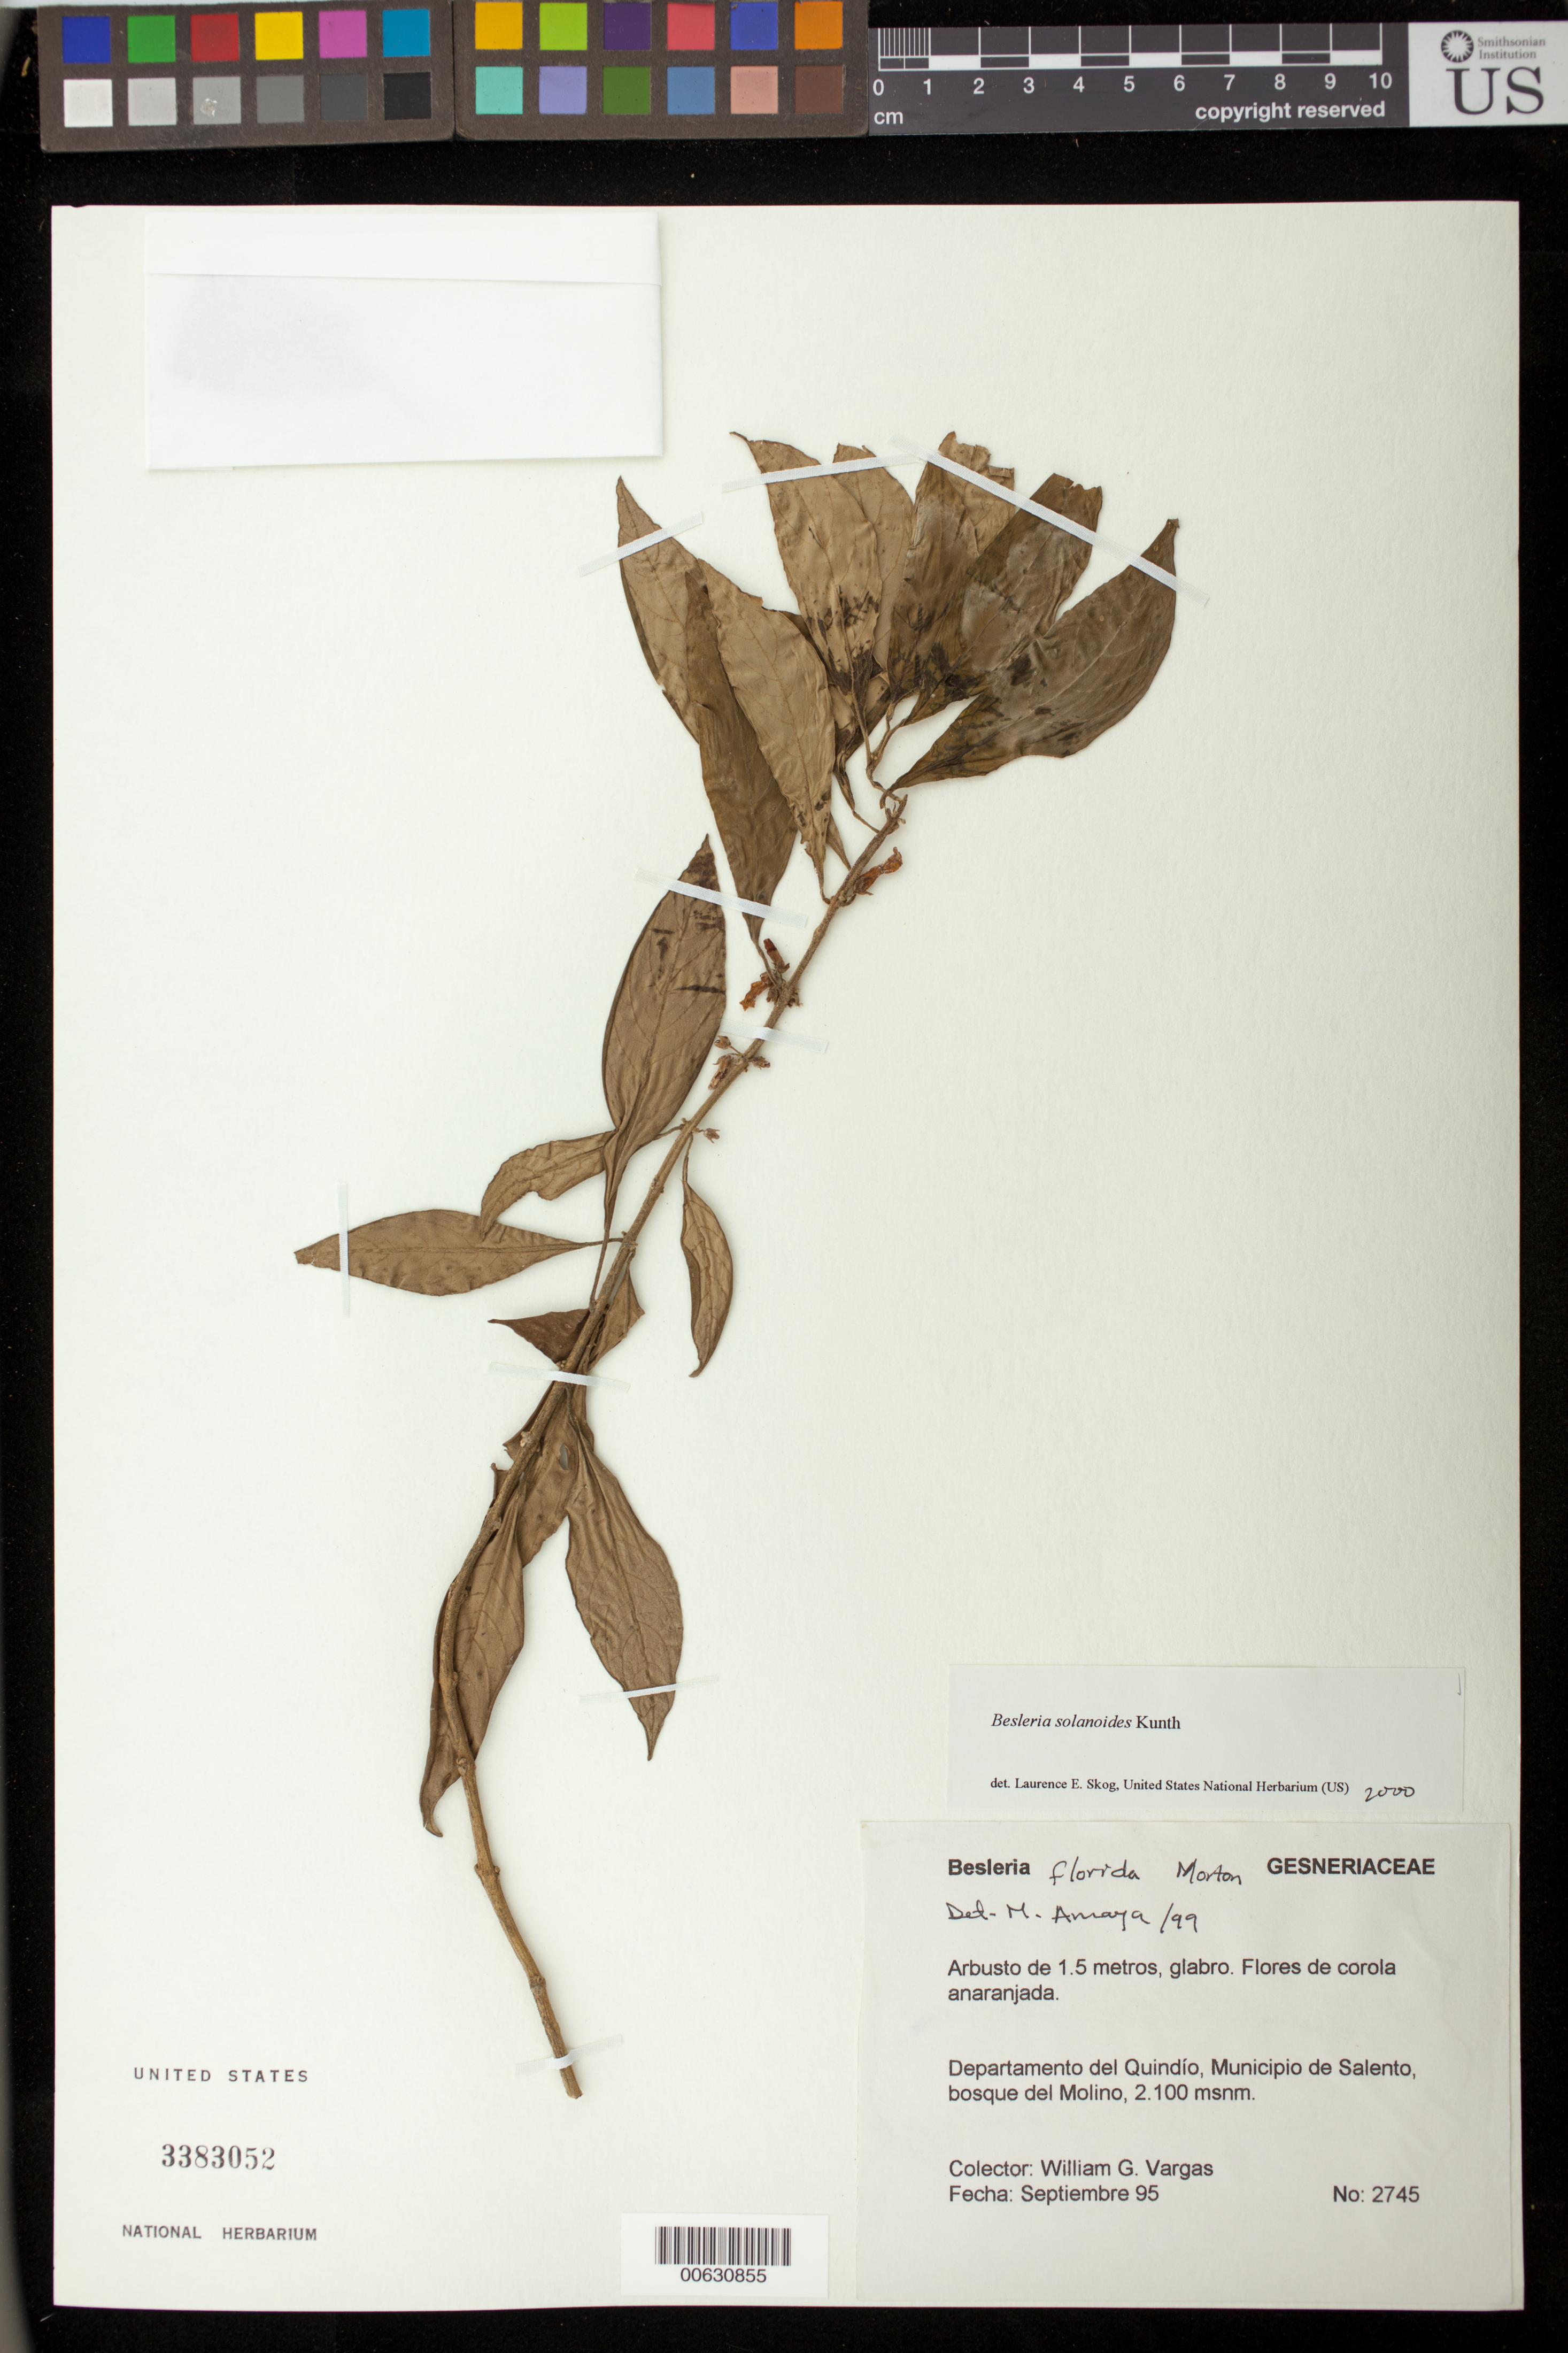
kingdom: Plantae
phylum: Tracheophyta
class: Magnoliopsida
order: Lamiales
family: Gesneriaceae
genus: Besleria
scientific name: Besleria solanoides var. solanoides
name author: Kunth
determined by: Skog, Laurence E.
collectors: W. Vargas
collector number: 2745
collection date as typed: Sep 1995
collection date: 1995-09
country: Colombia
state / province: Quindío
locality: Mpio. de Salento, bosque del Molino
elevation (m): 2100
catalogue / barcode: US 3383052